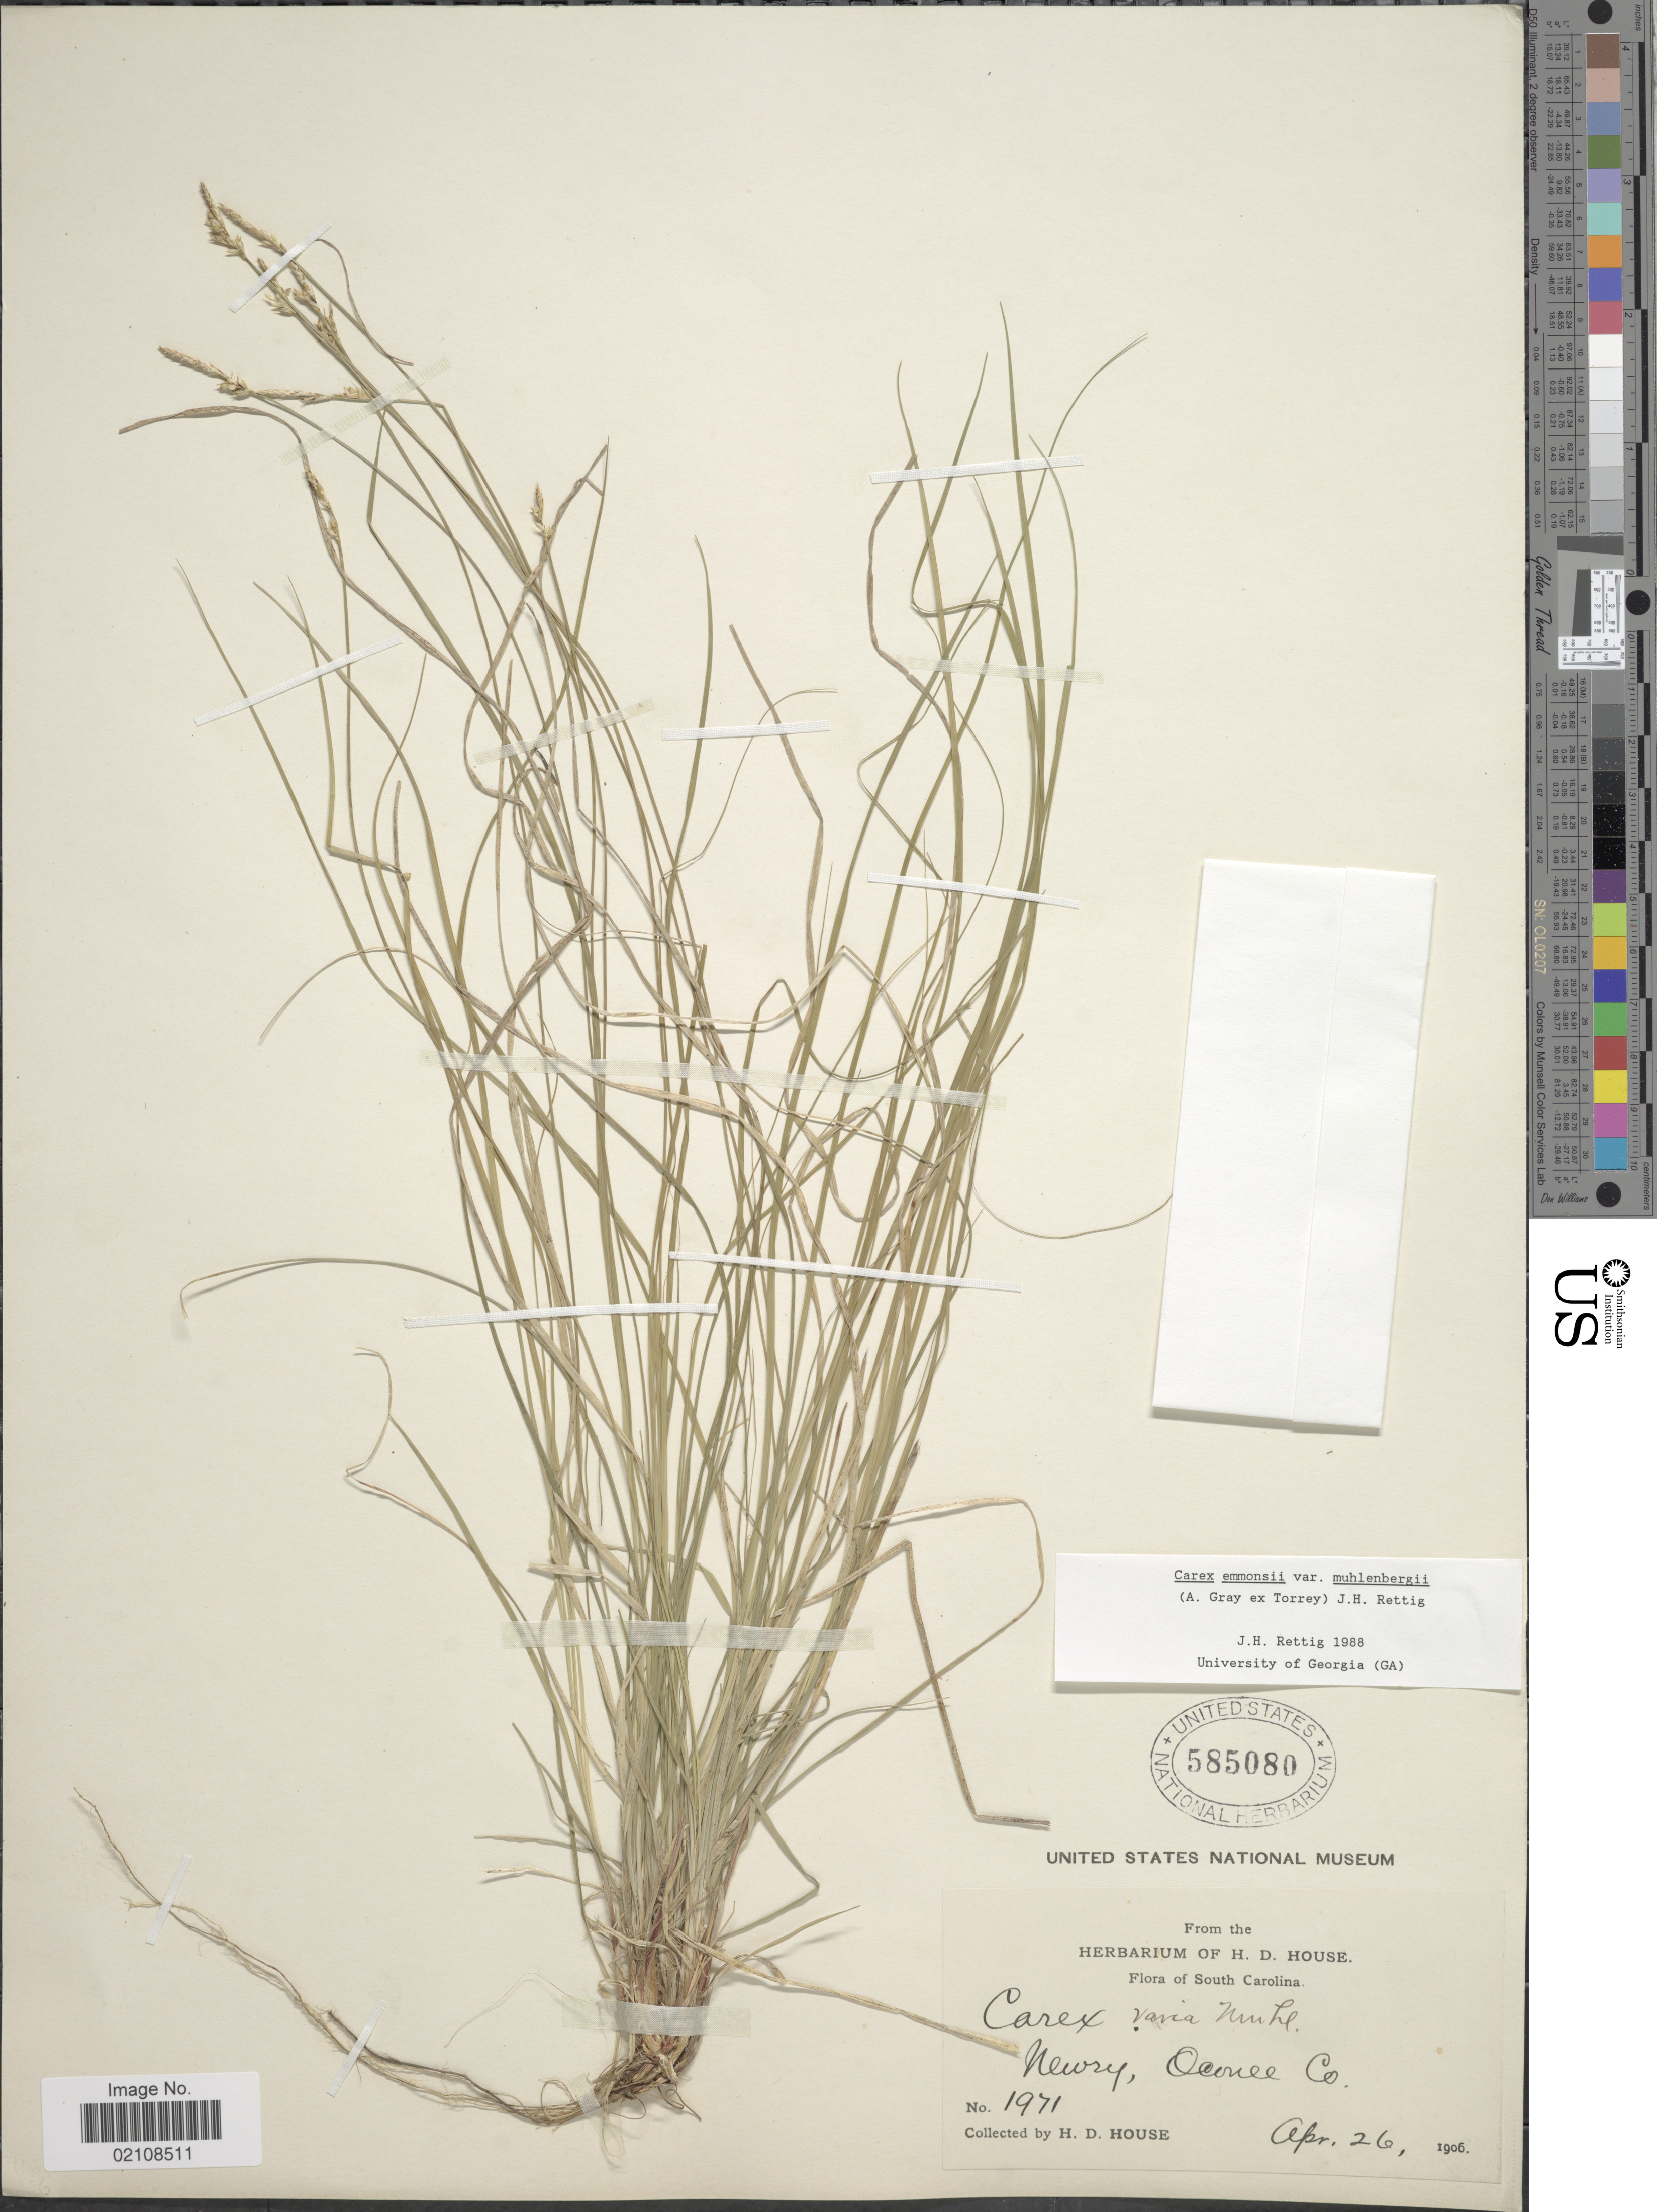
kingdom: Plantae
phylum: Tracheophyta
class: Liliopsida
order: Poales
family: Cyperaceae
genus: Carex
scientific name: Carex albicans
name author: Willd. ex Spreng.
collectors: H. D. House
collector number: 1971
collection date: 1906-04-26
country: United States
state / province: South Carolina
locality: Newry, Oconee Co.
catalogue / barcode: US 585080